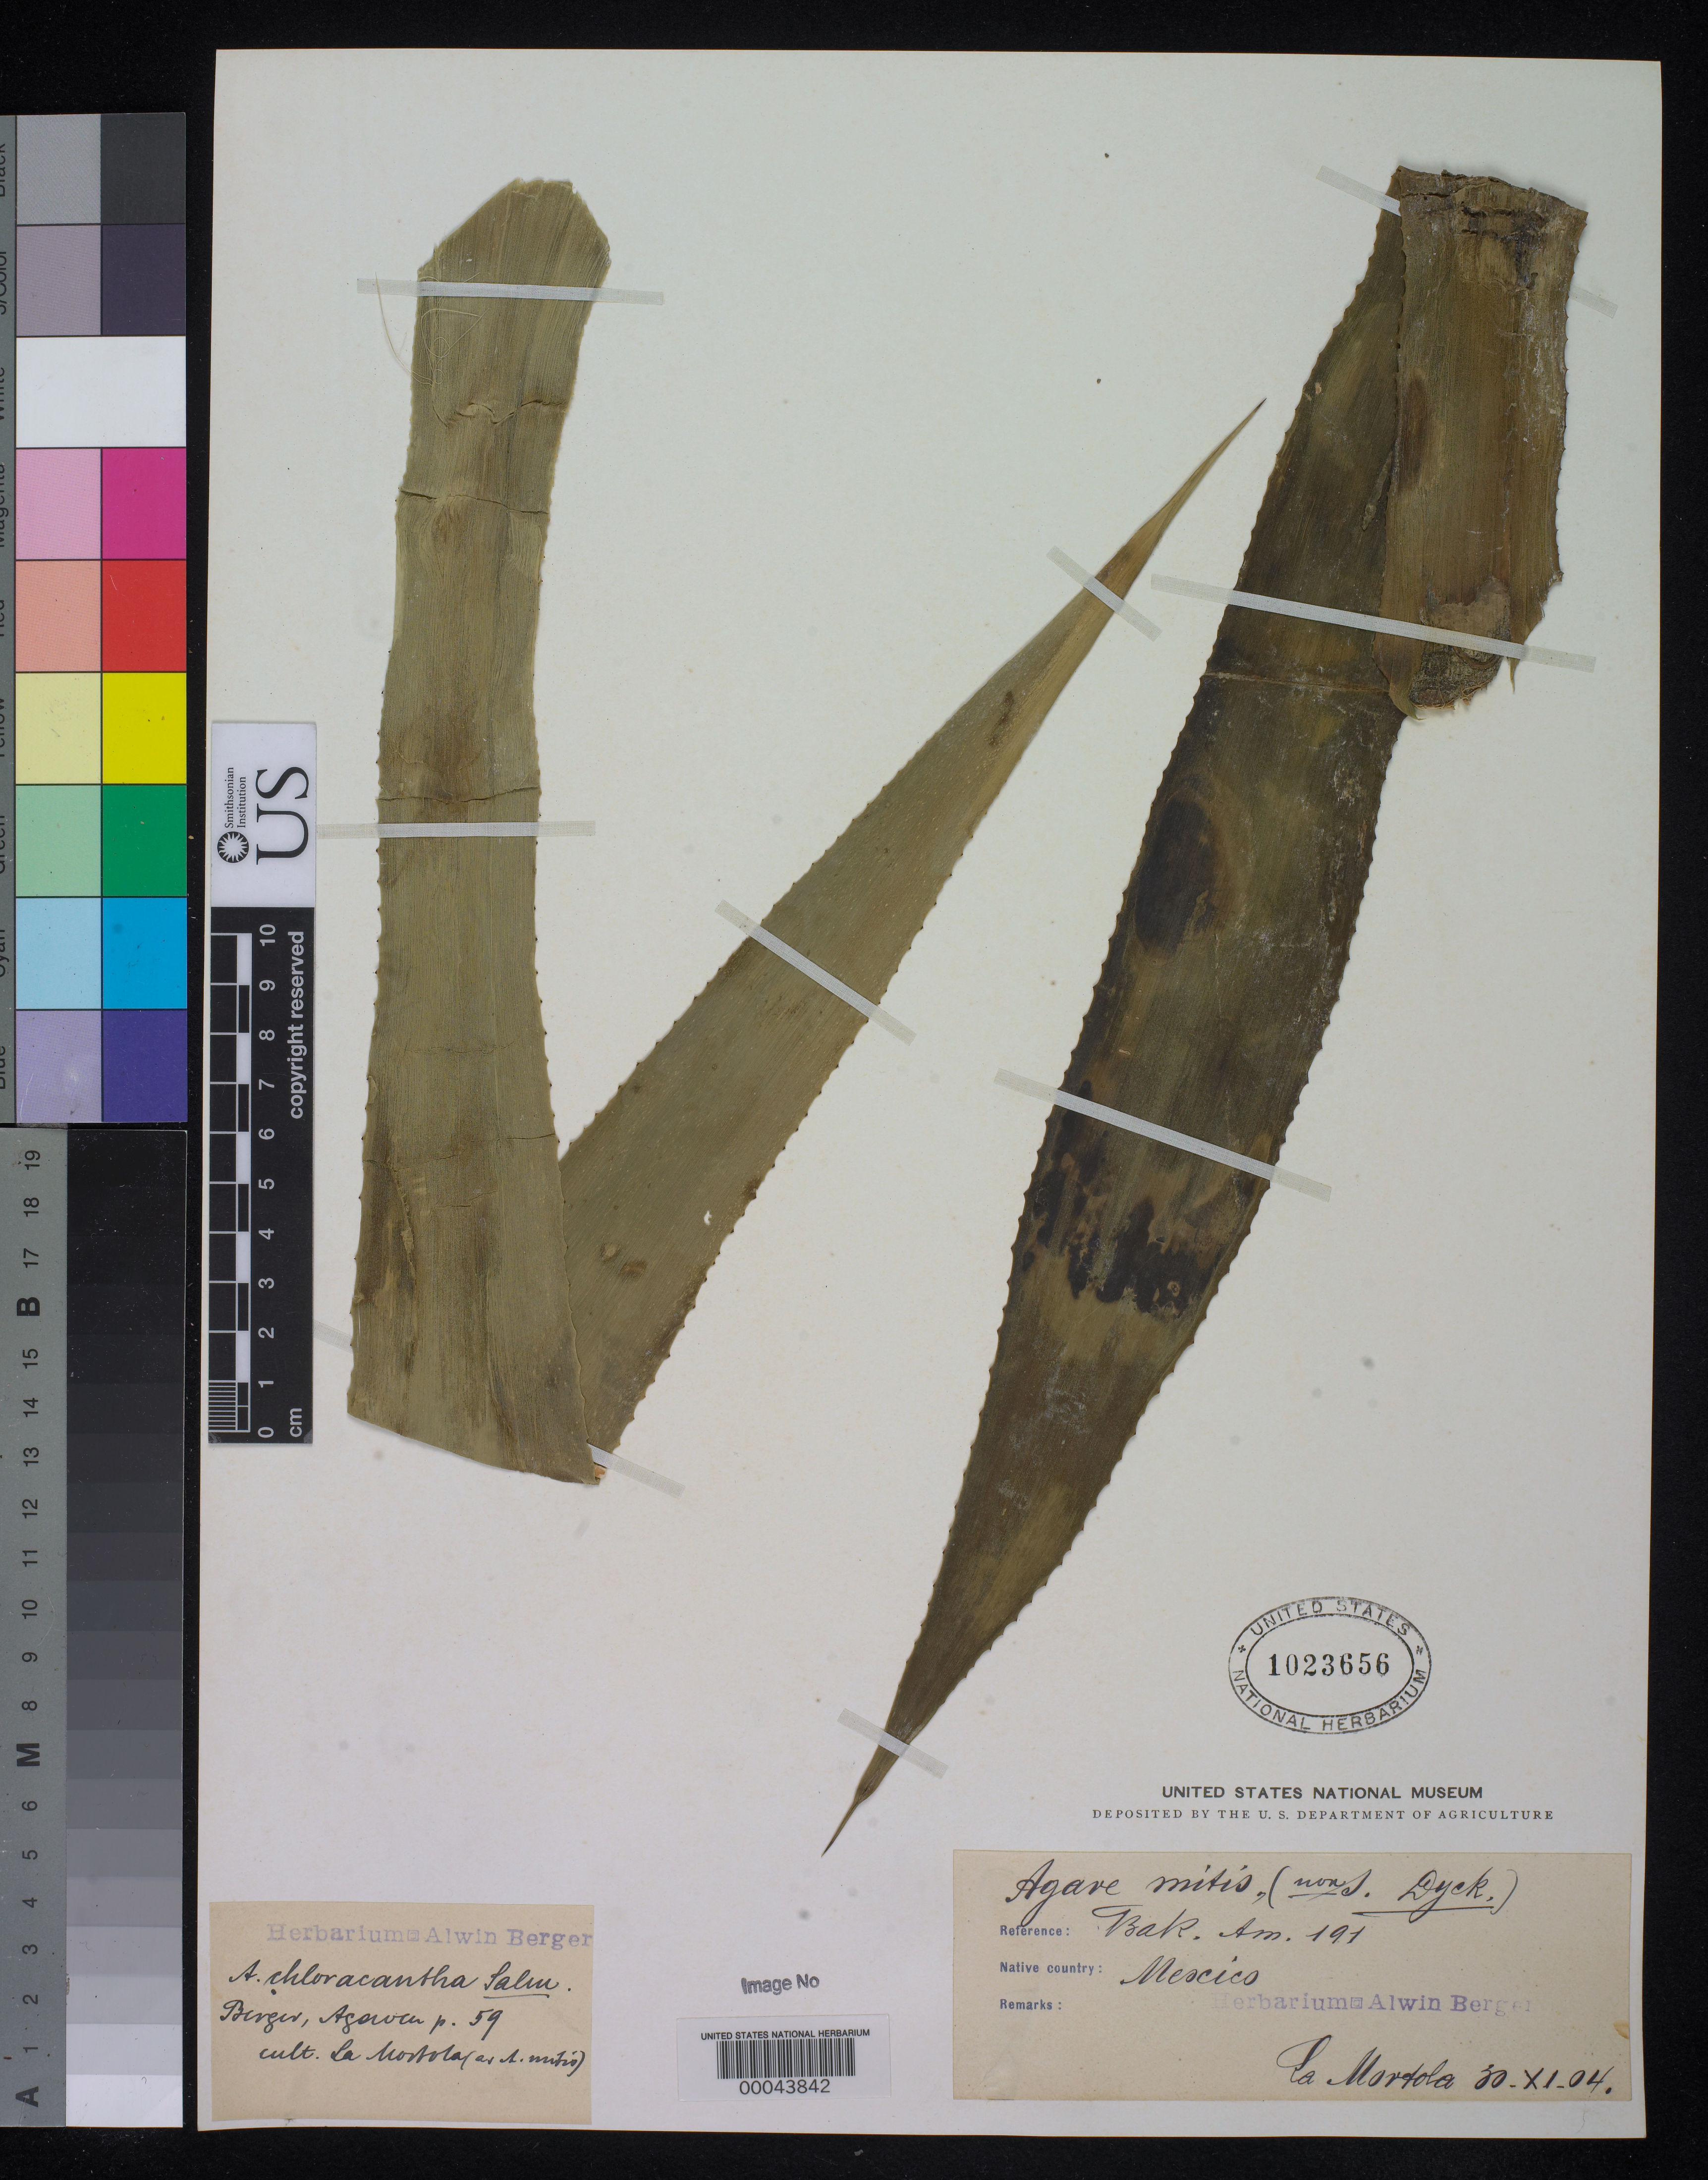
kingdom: Plantae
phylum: Tracheophyta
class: Liliopsida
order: Asparagales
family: Asparagaceae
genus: Agave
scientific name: Agave chloracantha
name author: Salm-Dyck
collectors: ex herb. A. Berger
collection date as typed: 30 Nov 1904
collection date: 1904-11-30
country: Mexico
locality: E of Monserrat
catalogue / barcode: US 1023656